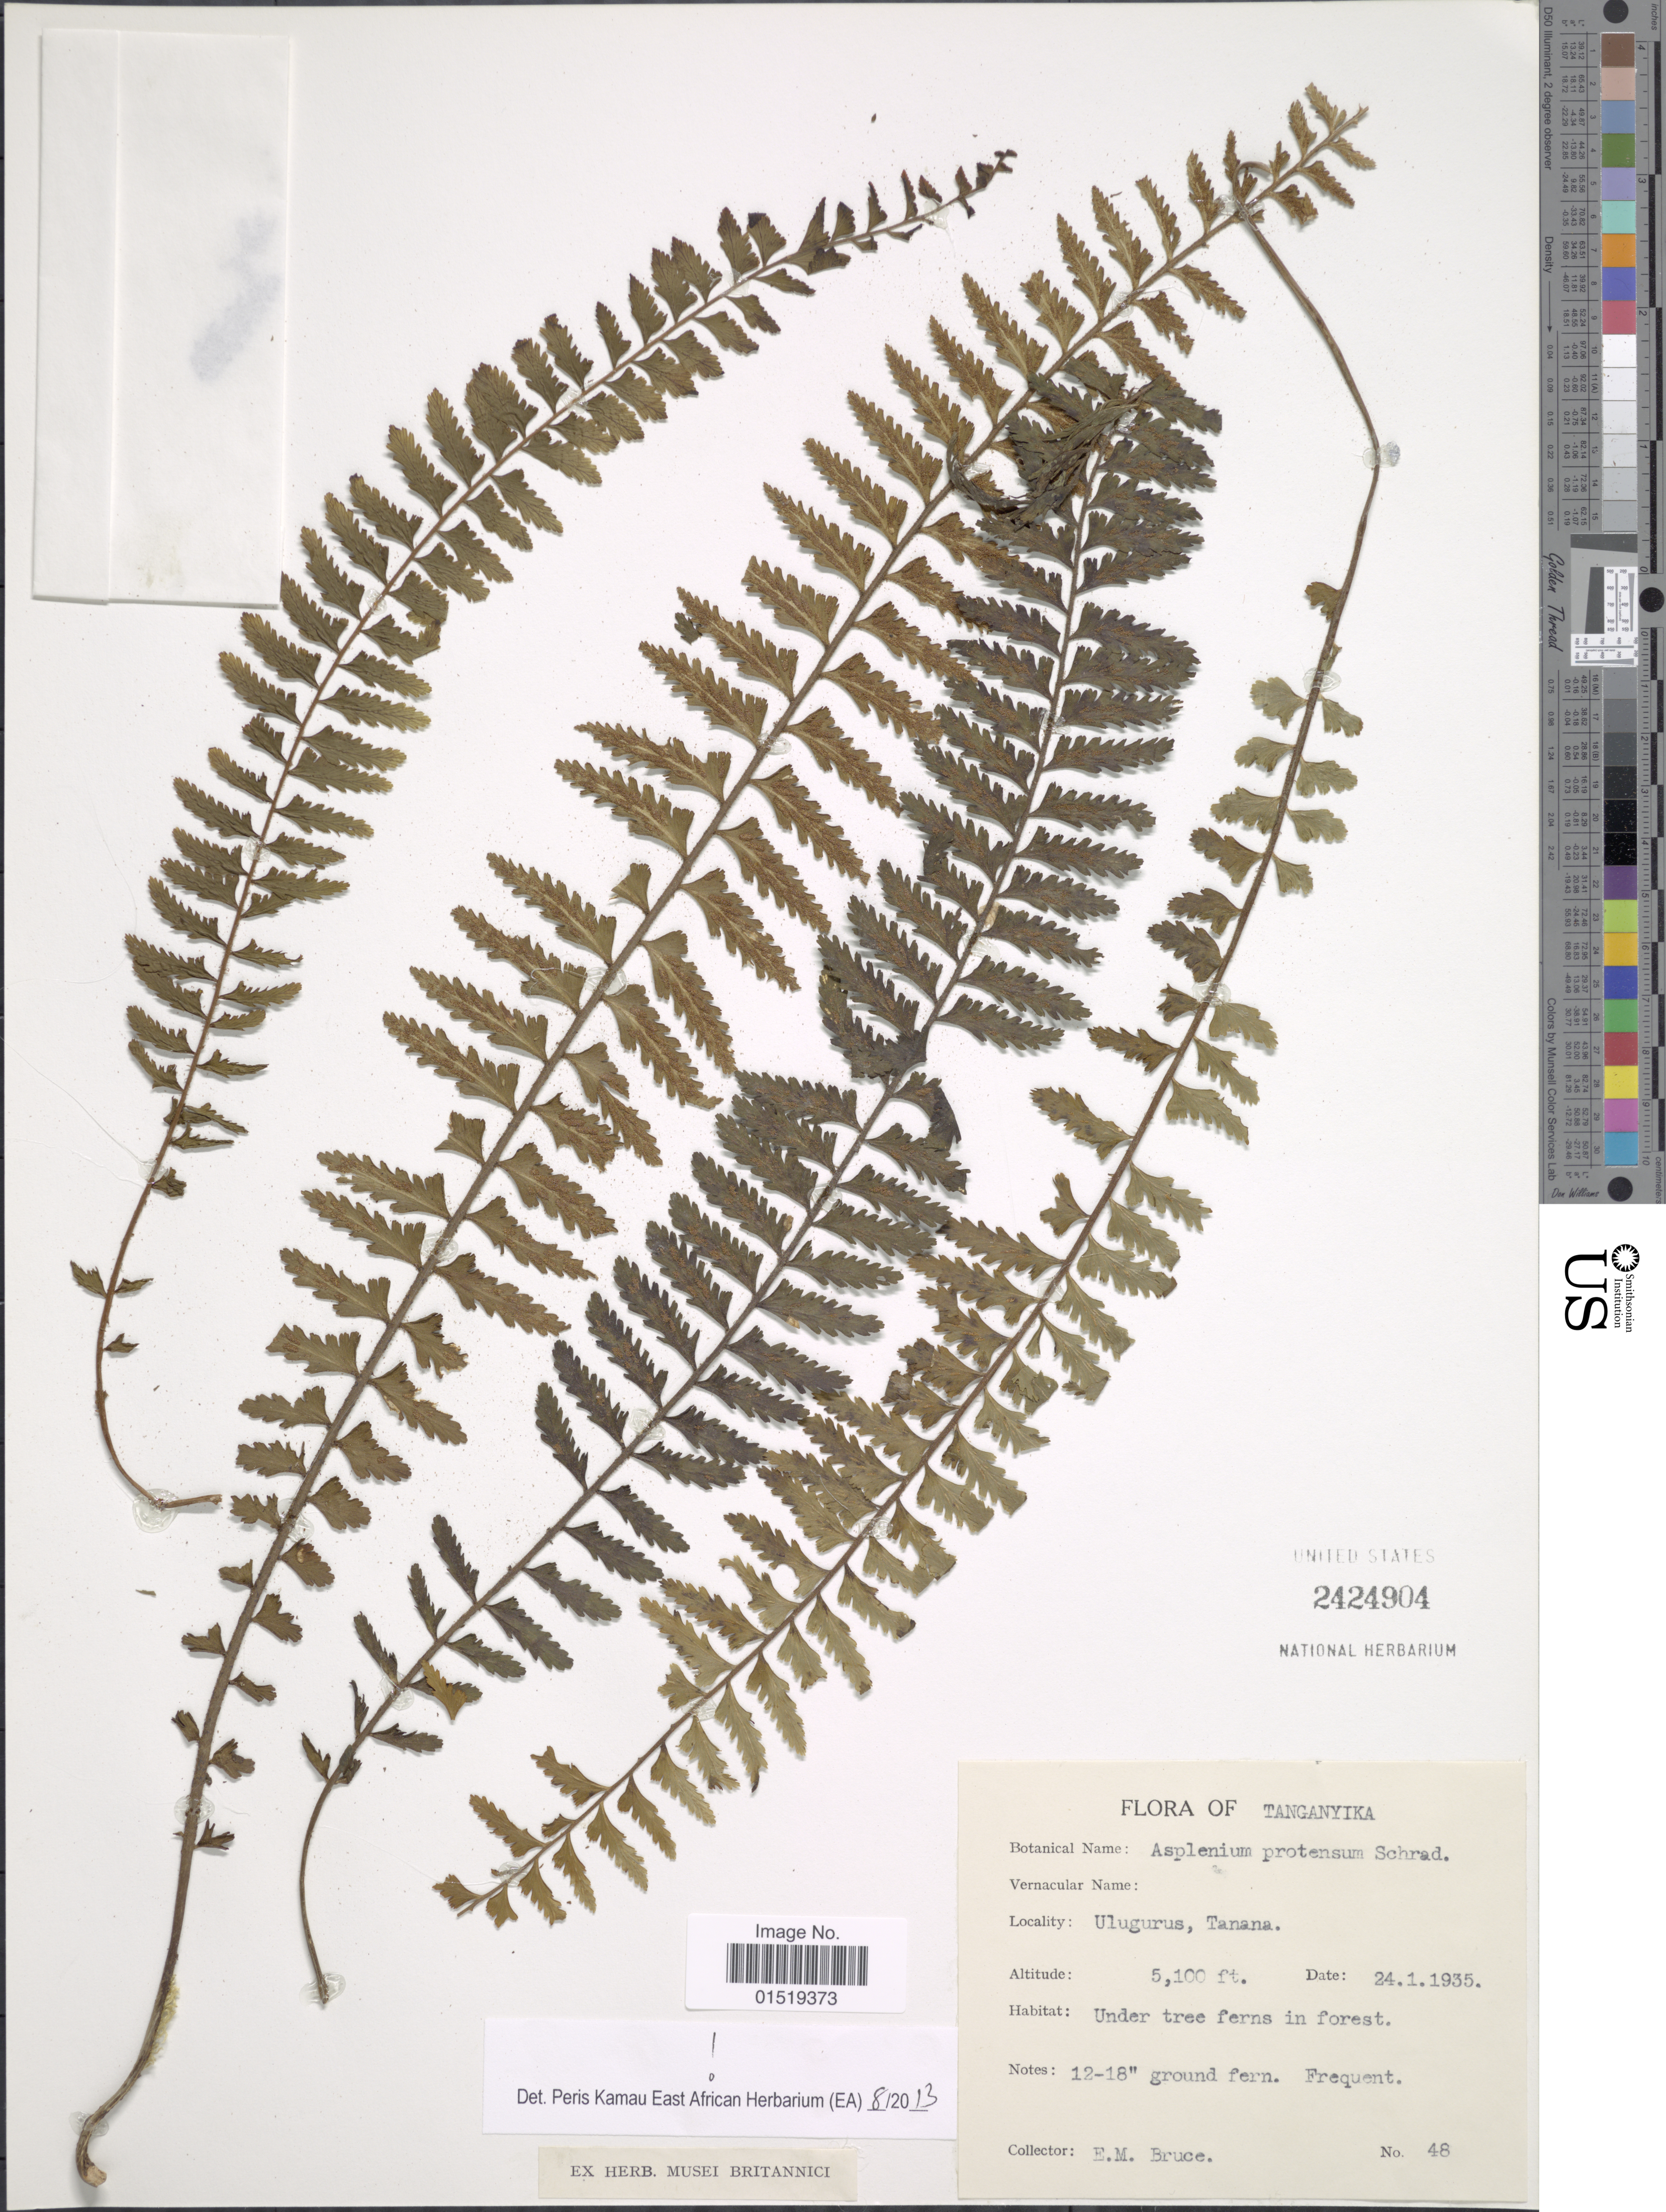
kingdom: Plantae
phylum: Tracheophyta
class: Polypodiopsida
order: Polypodiales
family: Aspleniaceae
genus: Asplenium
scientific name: Asplenium protensum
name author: Schrad.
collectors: E. Bruce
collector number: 48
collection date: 1935-01-24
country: Tanzania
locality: Tanganyika. Ulugurus, Tanana.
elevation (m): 1554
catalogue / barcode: US 2424904